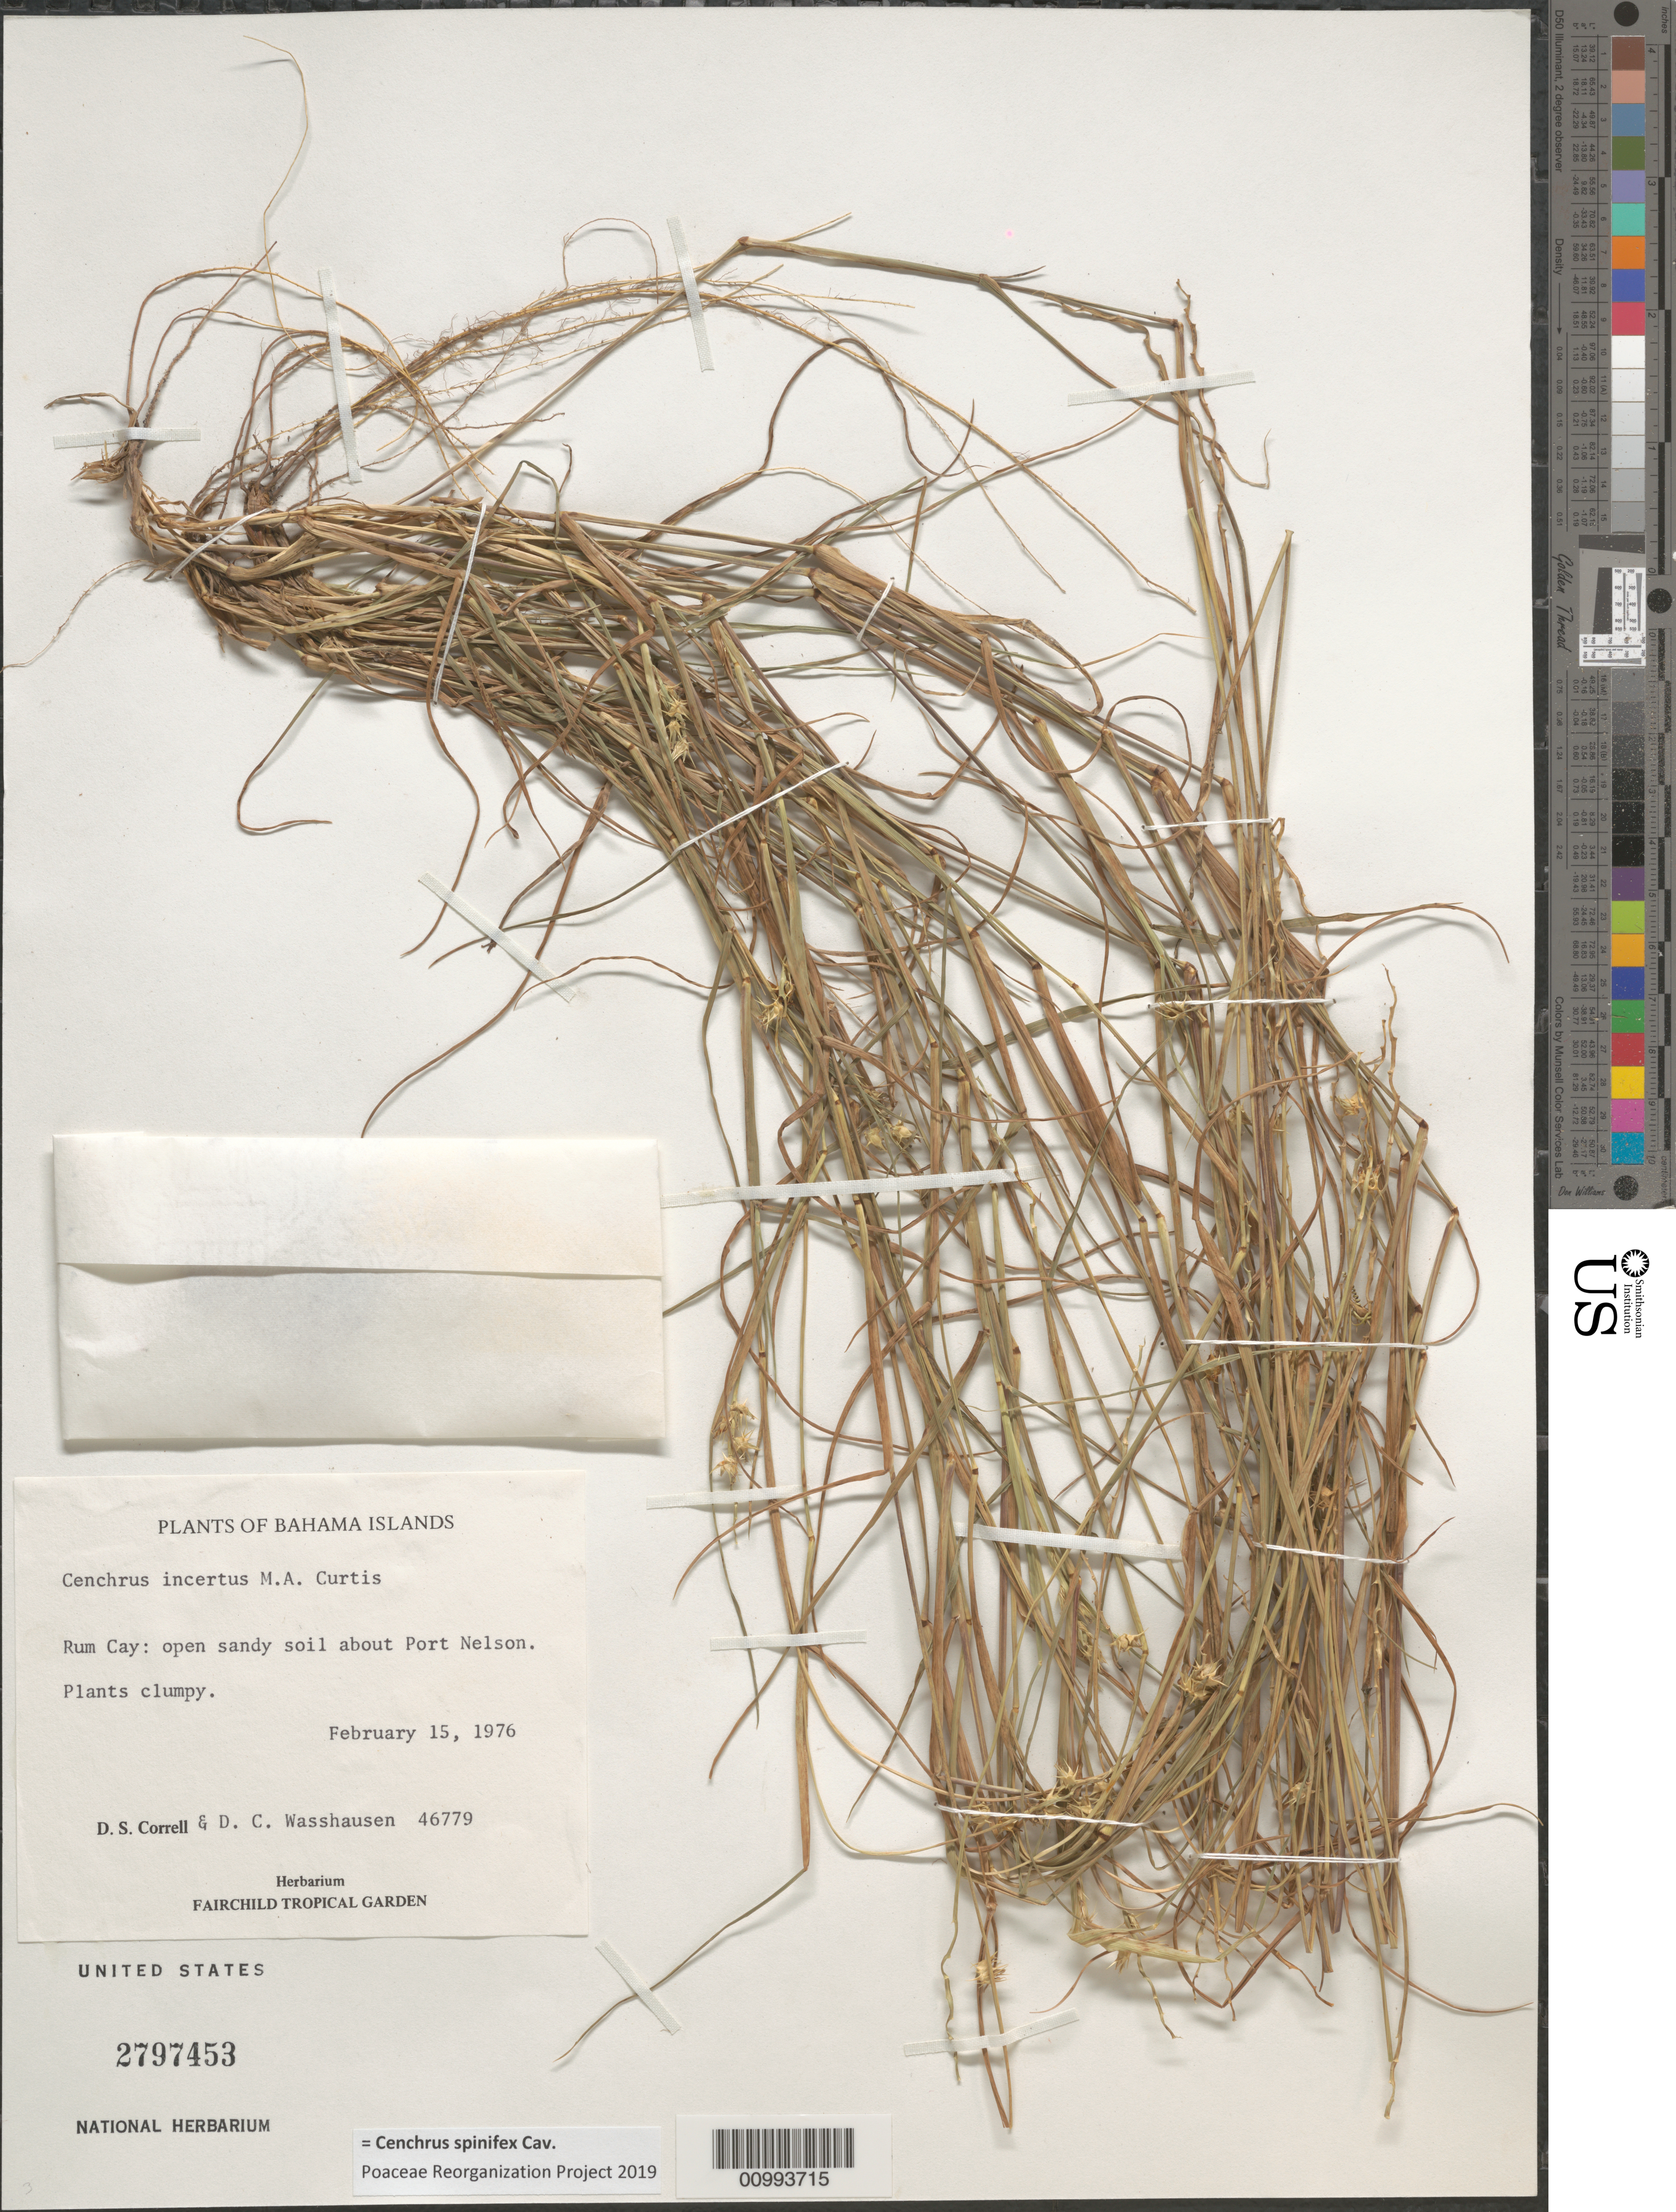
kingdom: Plantae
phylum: Tracheophyta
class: Liliopsida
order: Poales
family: Poaceae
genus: Cenchrus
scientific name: Cenchrus spinifex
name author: Cav.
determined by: Poaceae Reorganization Project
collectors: D. S. Correll & D. C. Wasshausen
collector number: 46779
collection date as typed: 15 Feb 1976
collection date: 1976-02-15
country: Bahamas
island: Rum Cay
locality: Near Port Nelson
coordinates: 0 N, 0 E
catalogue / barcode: US 2797453